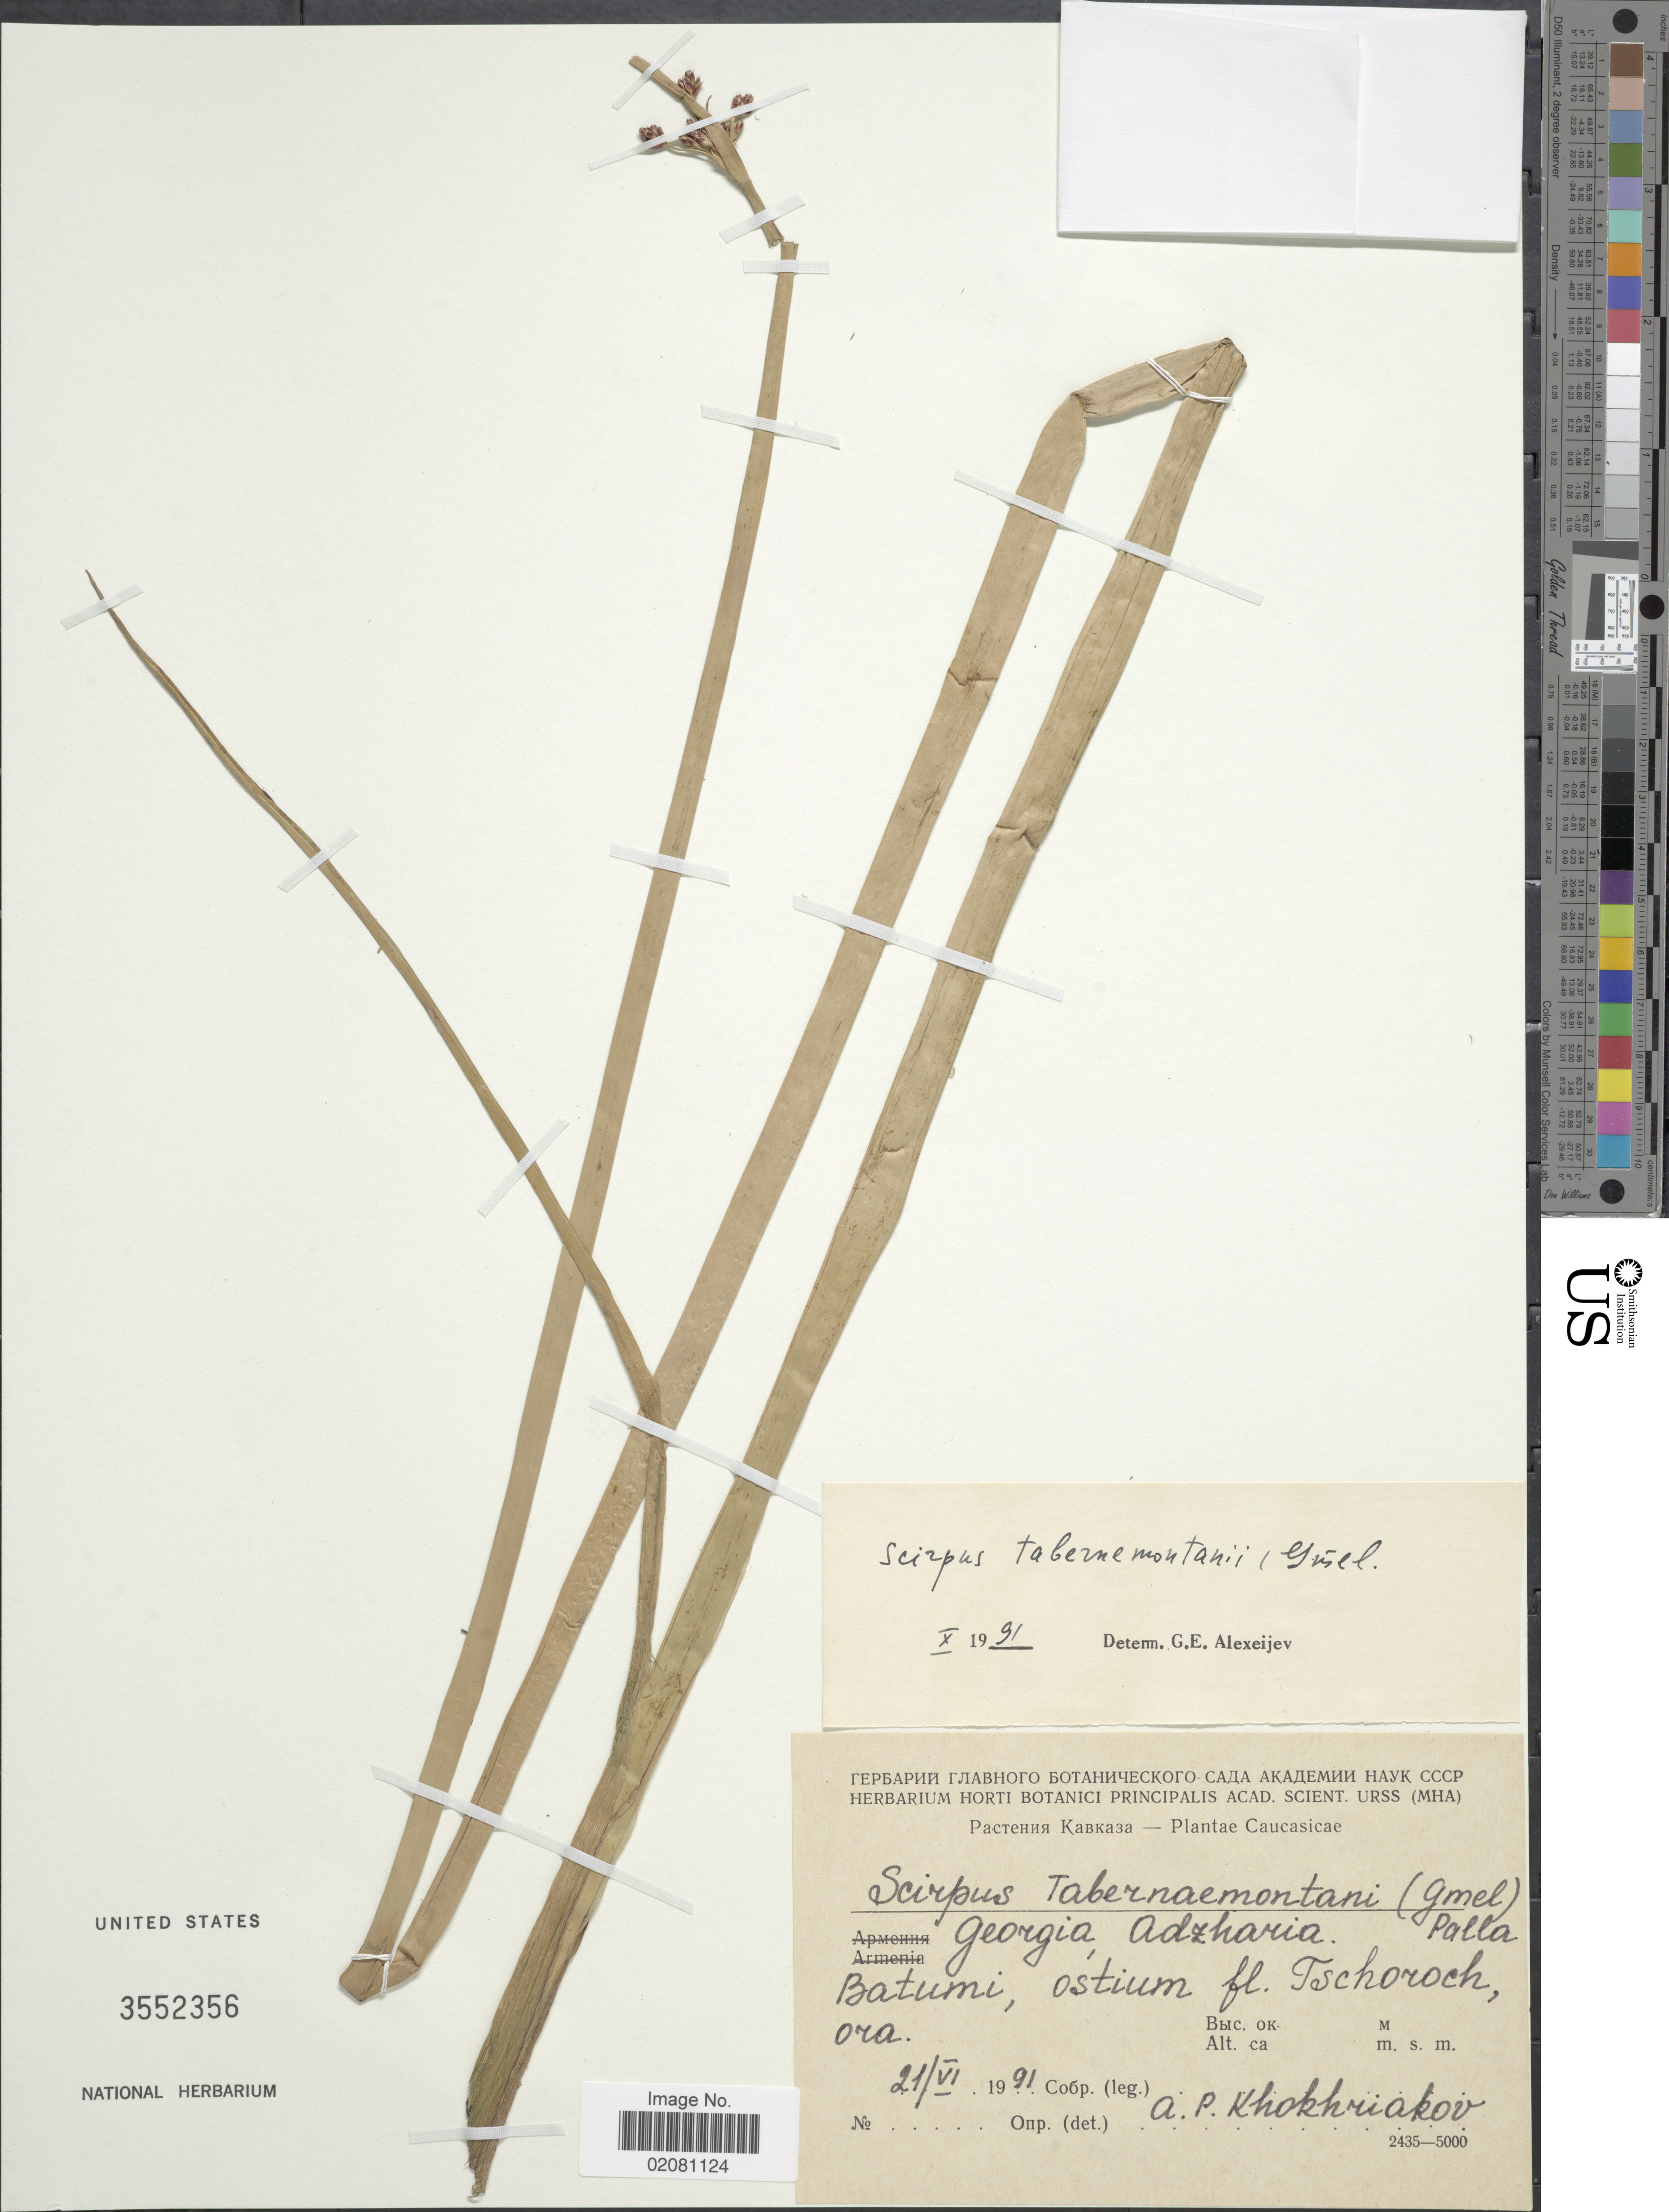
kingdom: Plantae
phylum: Tracheophyta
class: Liliopsida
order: Poales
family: Cyperaceae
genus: Schoenoplectus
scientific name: Schoenoplectus tabernaemontani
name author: (C.C. Gmel.) Palla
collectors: A. Khokhriakov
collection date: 1991-06-21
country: Georgia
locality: Georgia , Adzharia, Batumi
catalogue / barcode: US 3552356